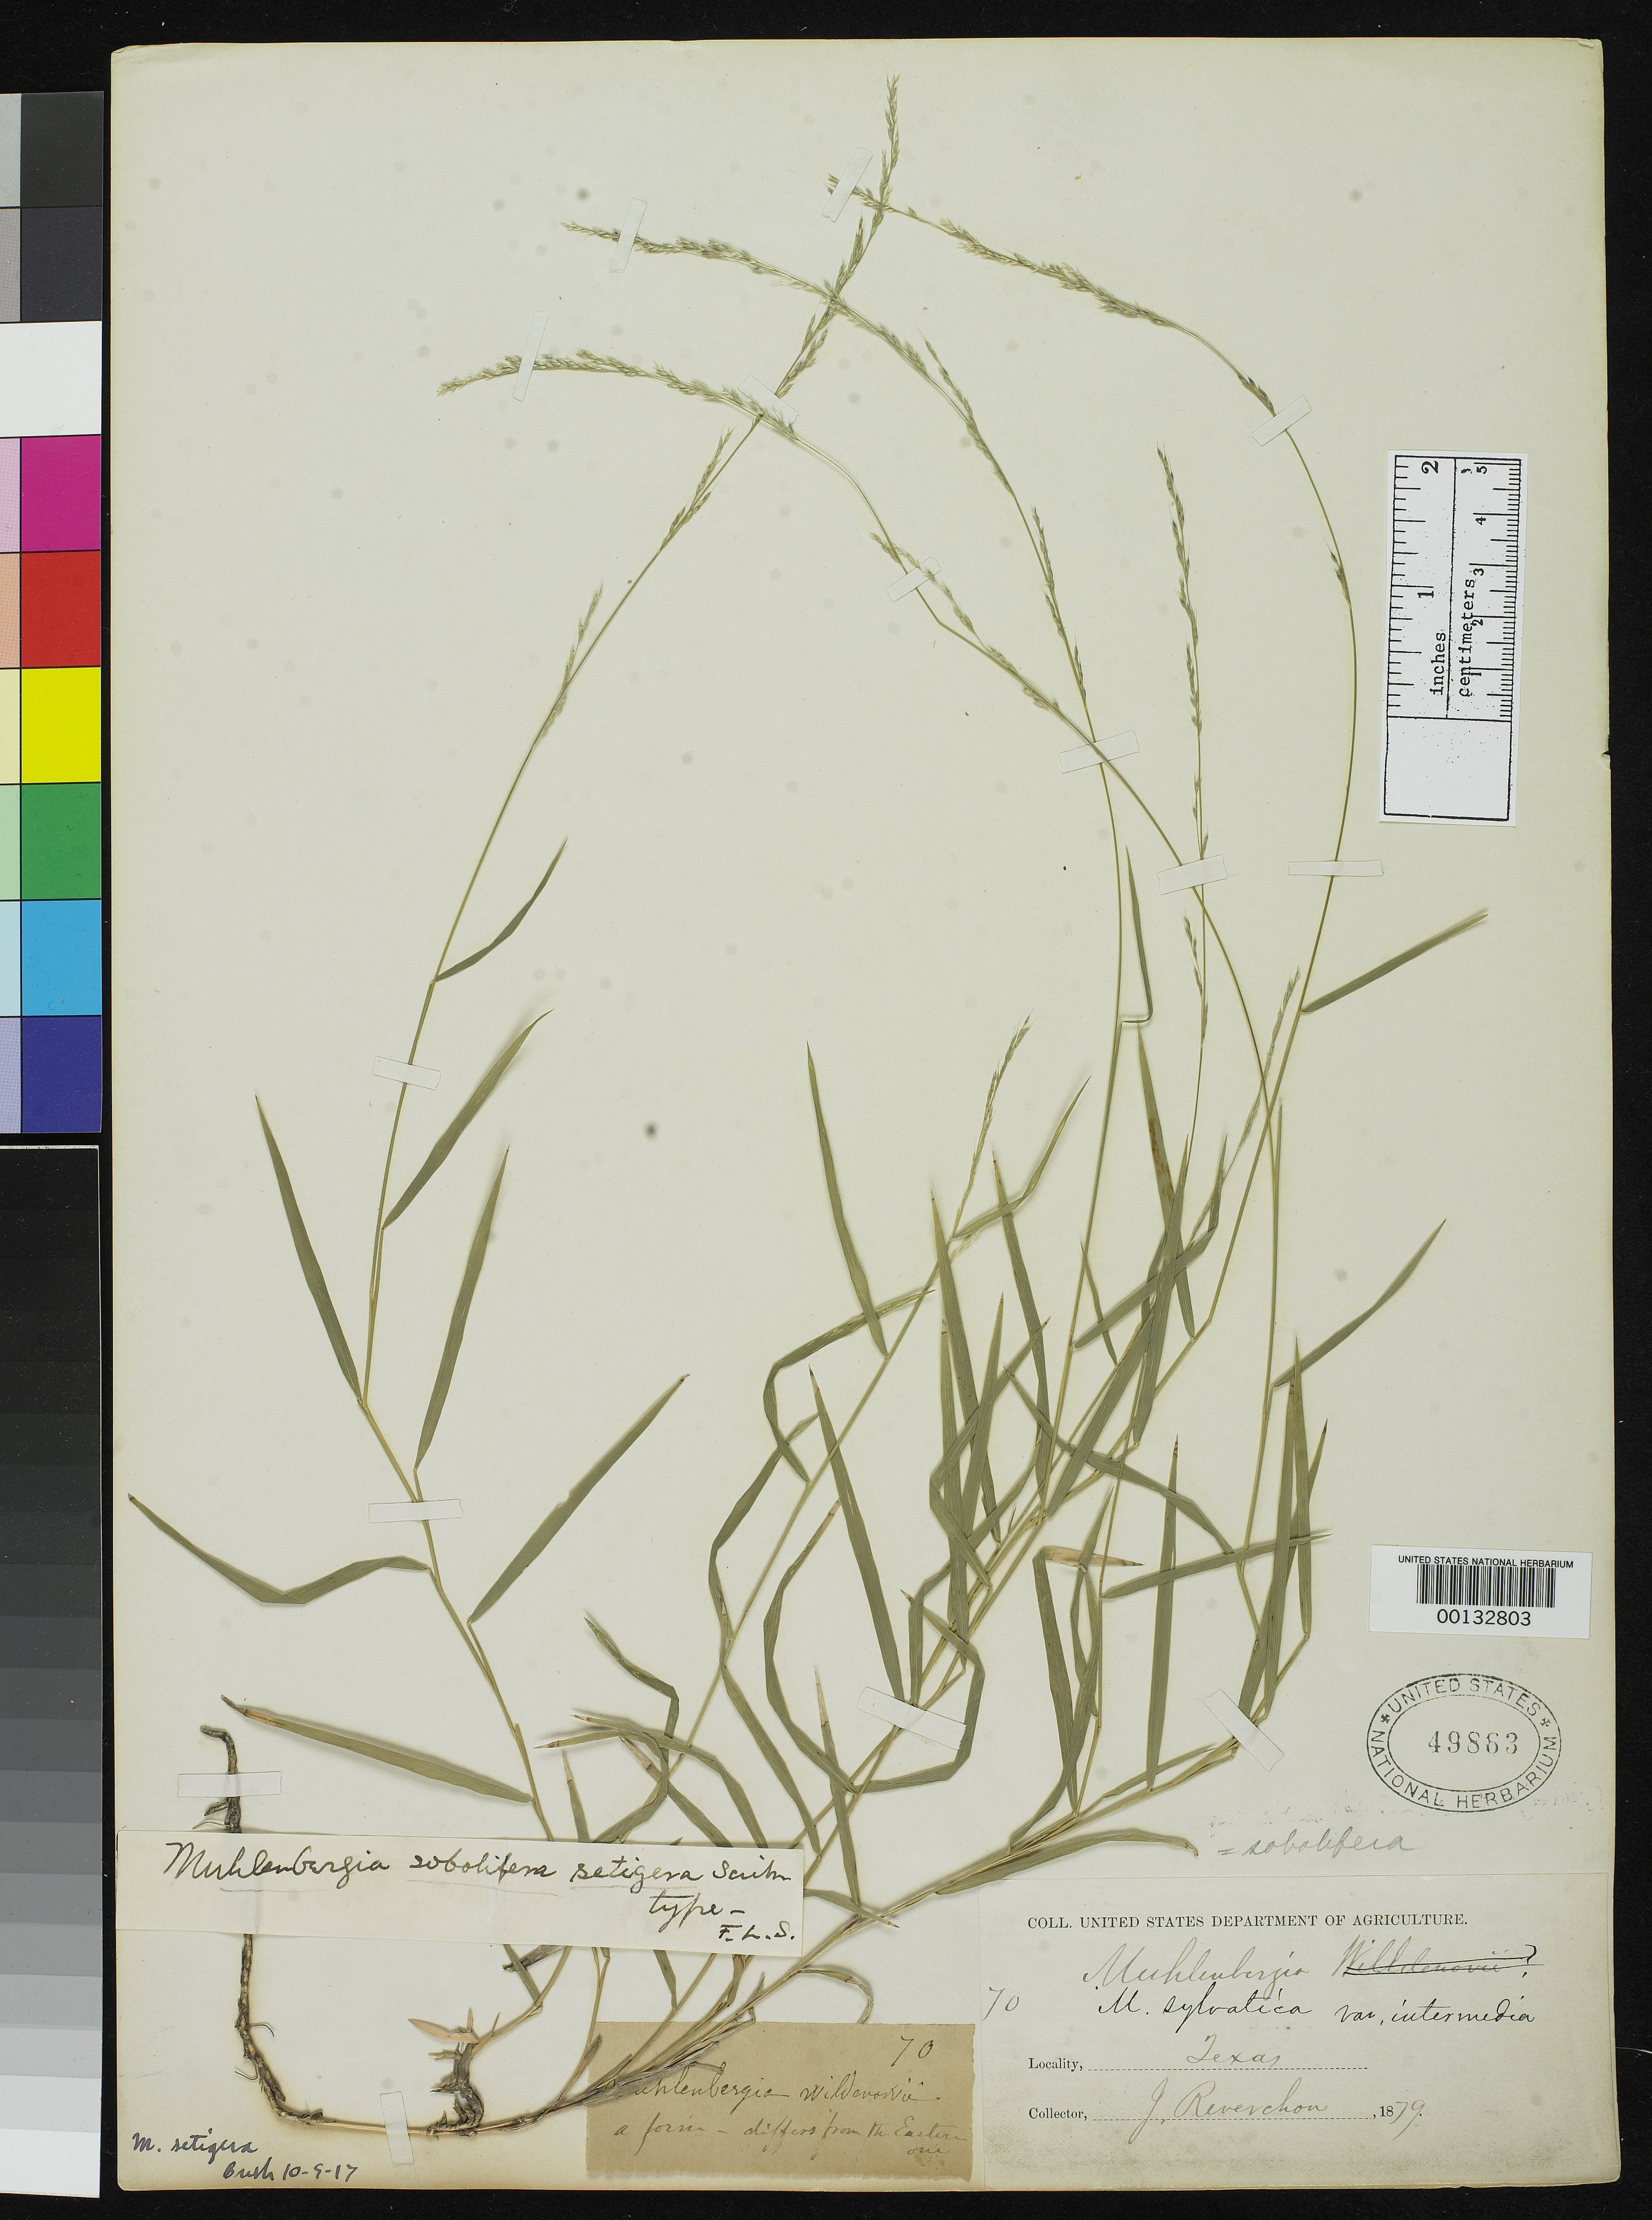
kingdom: Plantae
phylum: Tracheophyta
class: Liliopsida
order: Poales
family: Poaceae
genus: Muhlenbergia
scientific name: Muhlenbergia sobolifera subsp. setigera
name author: Scribn.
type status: Holotype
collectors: J. Reverchon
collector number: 70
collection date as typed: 1879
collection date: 1879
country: United States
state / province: Texas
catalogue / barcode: US 49863